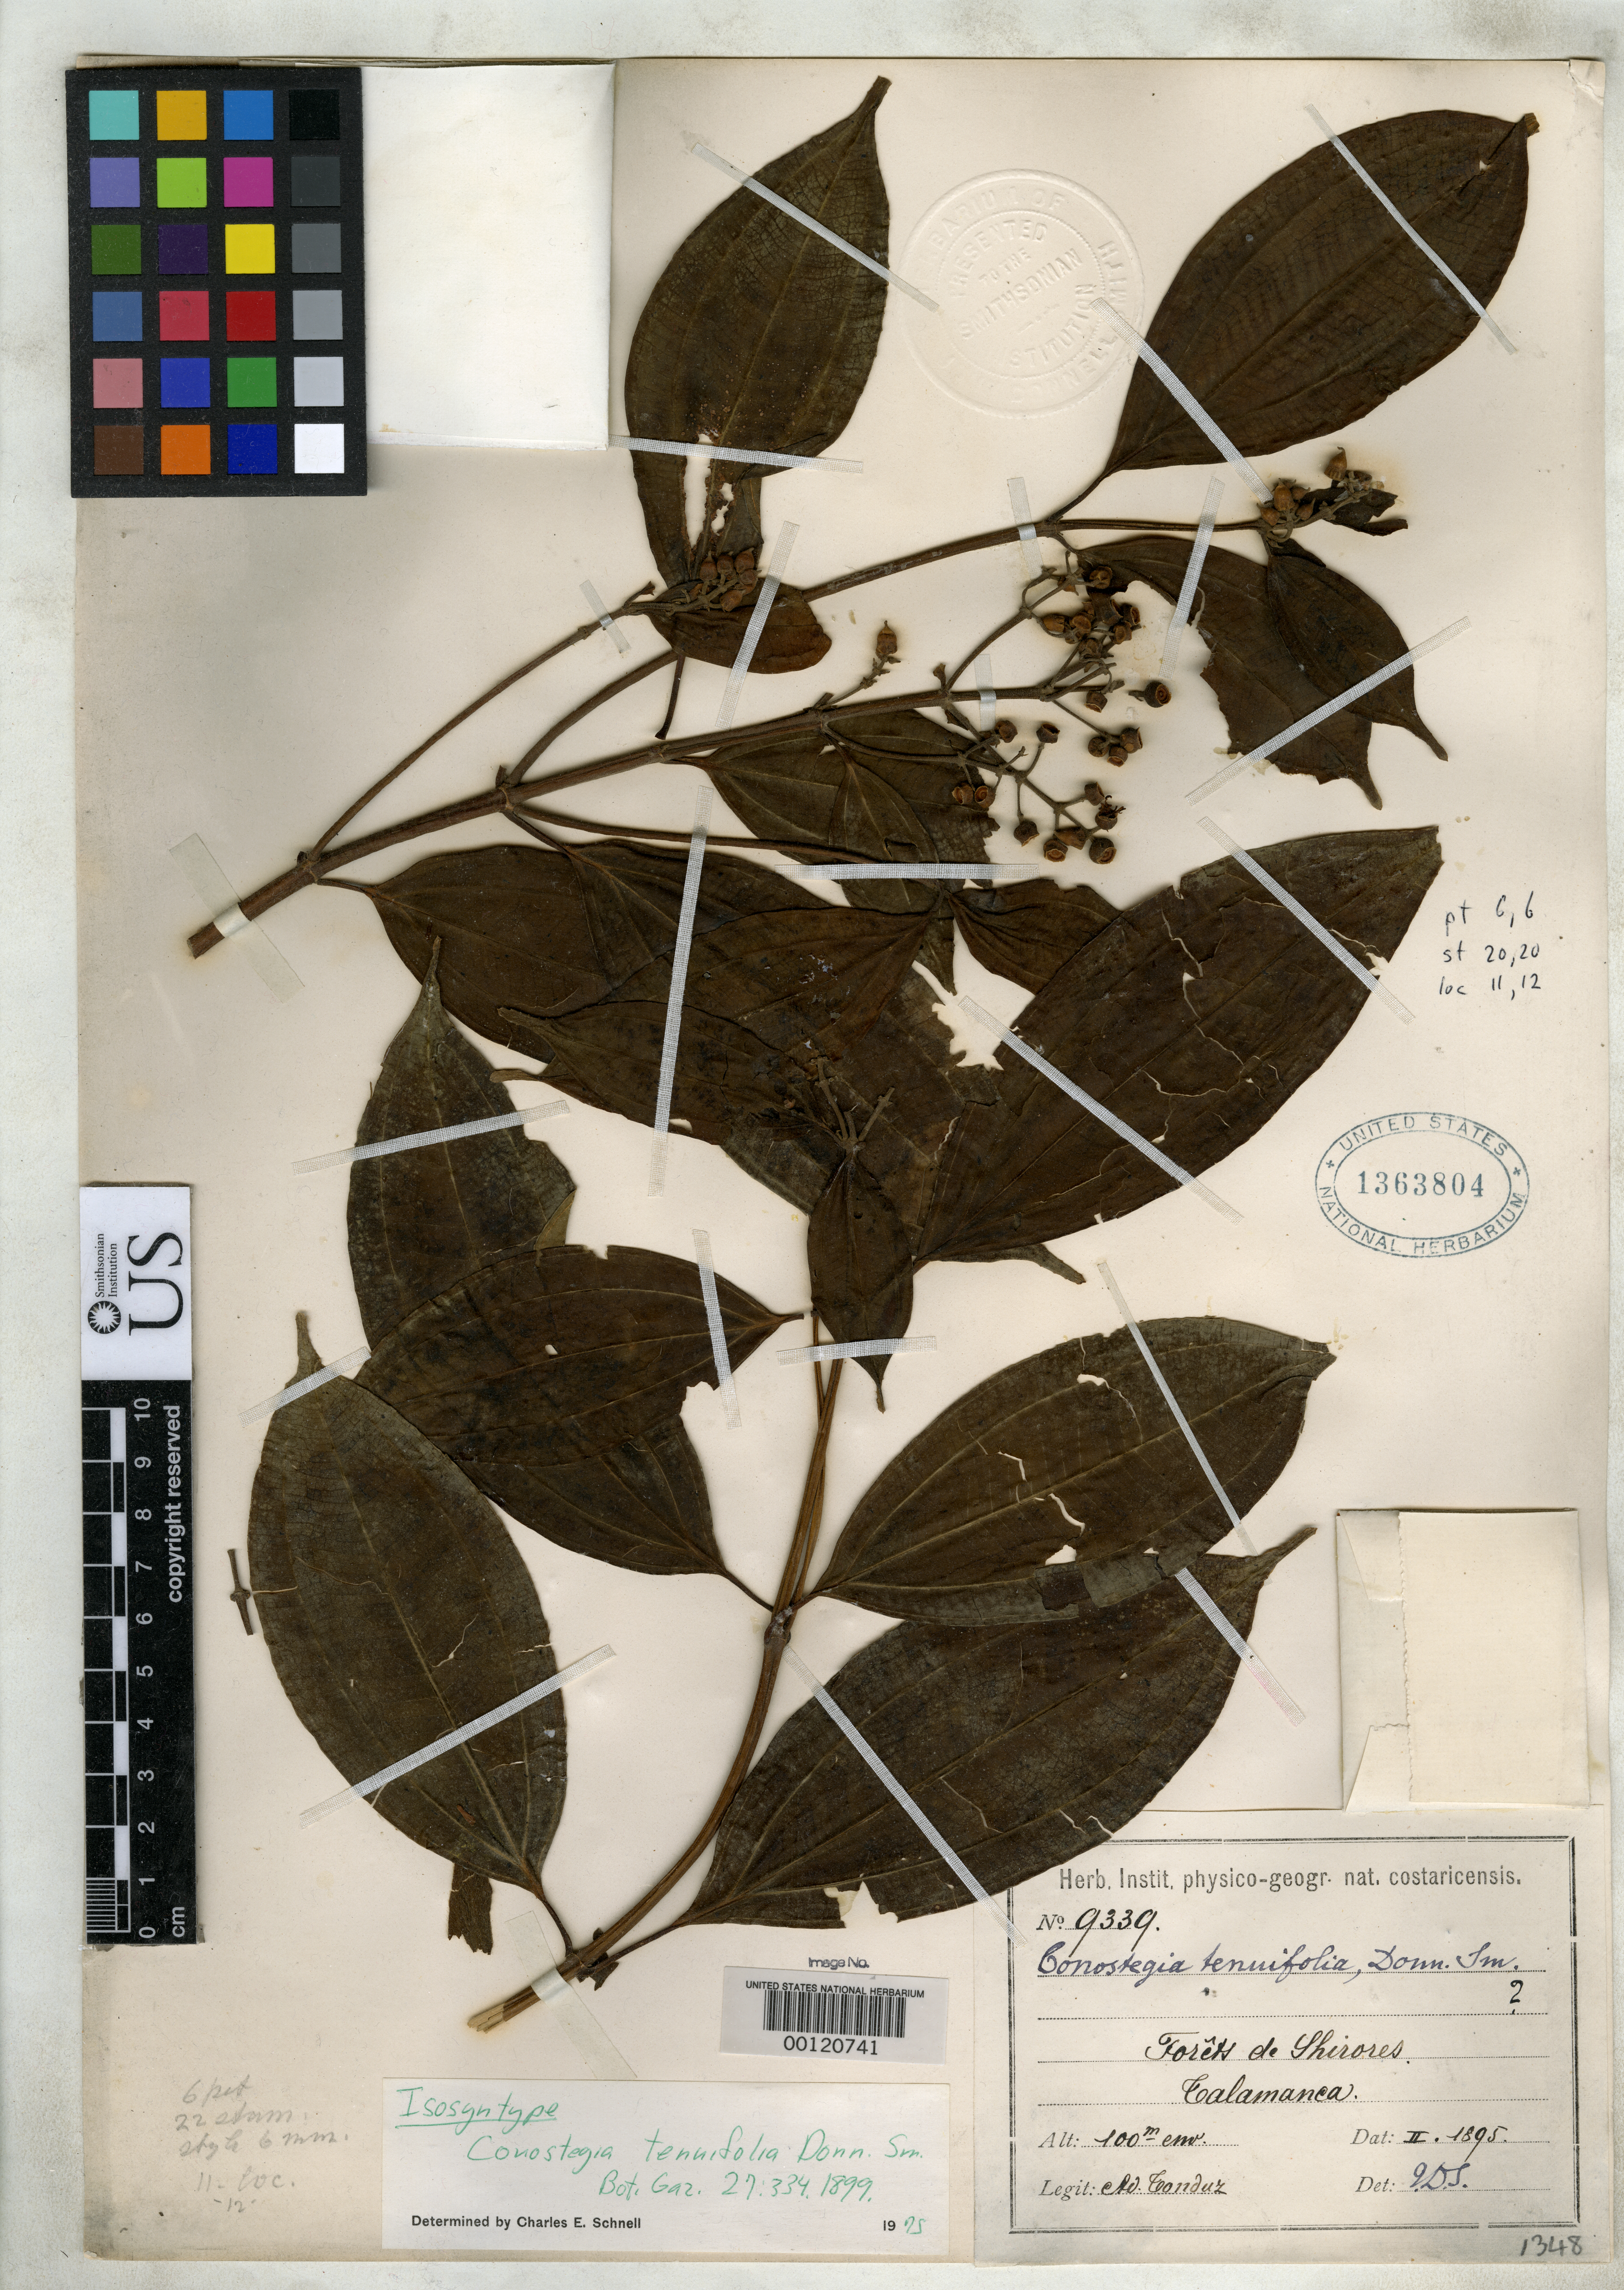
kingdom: Plantae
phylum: Tracheophyta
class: Magnoliopsida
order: Myrtales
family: Melastomataceae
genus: Conostegia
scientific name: Conostegia tenuifolia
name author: Donn. Sm.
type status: Syntype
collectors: A. Tonduz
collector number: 9339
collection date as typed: Feb 1895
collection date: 1895-02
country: Costa Rica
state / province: Puntarenas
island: Cocos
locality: Cordillera de Talamanca, Shirores.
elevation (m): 10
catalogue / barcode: US 1363804